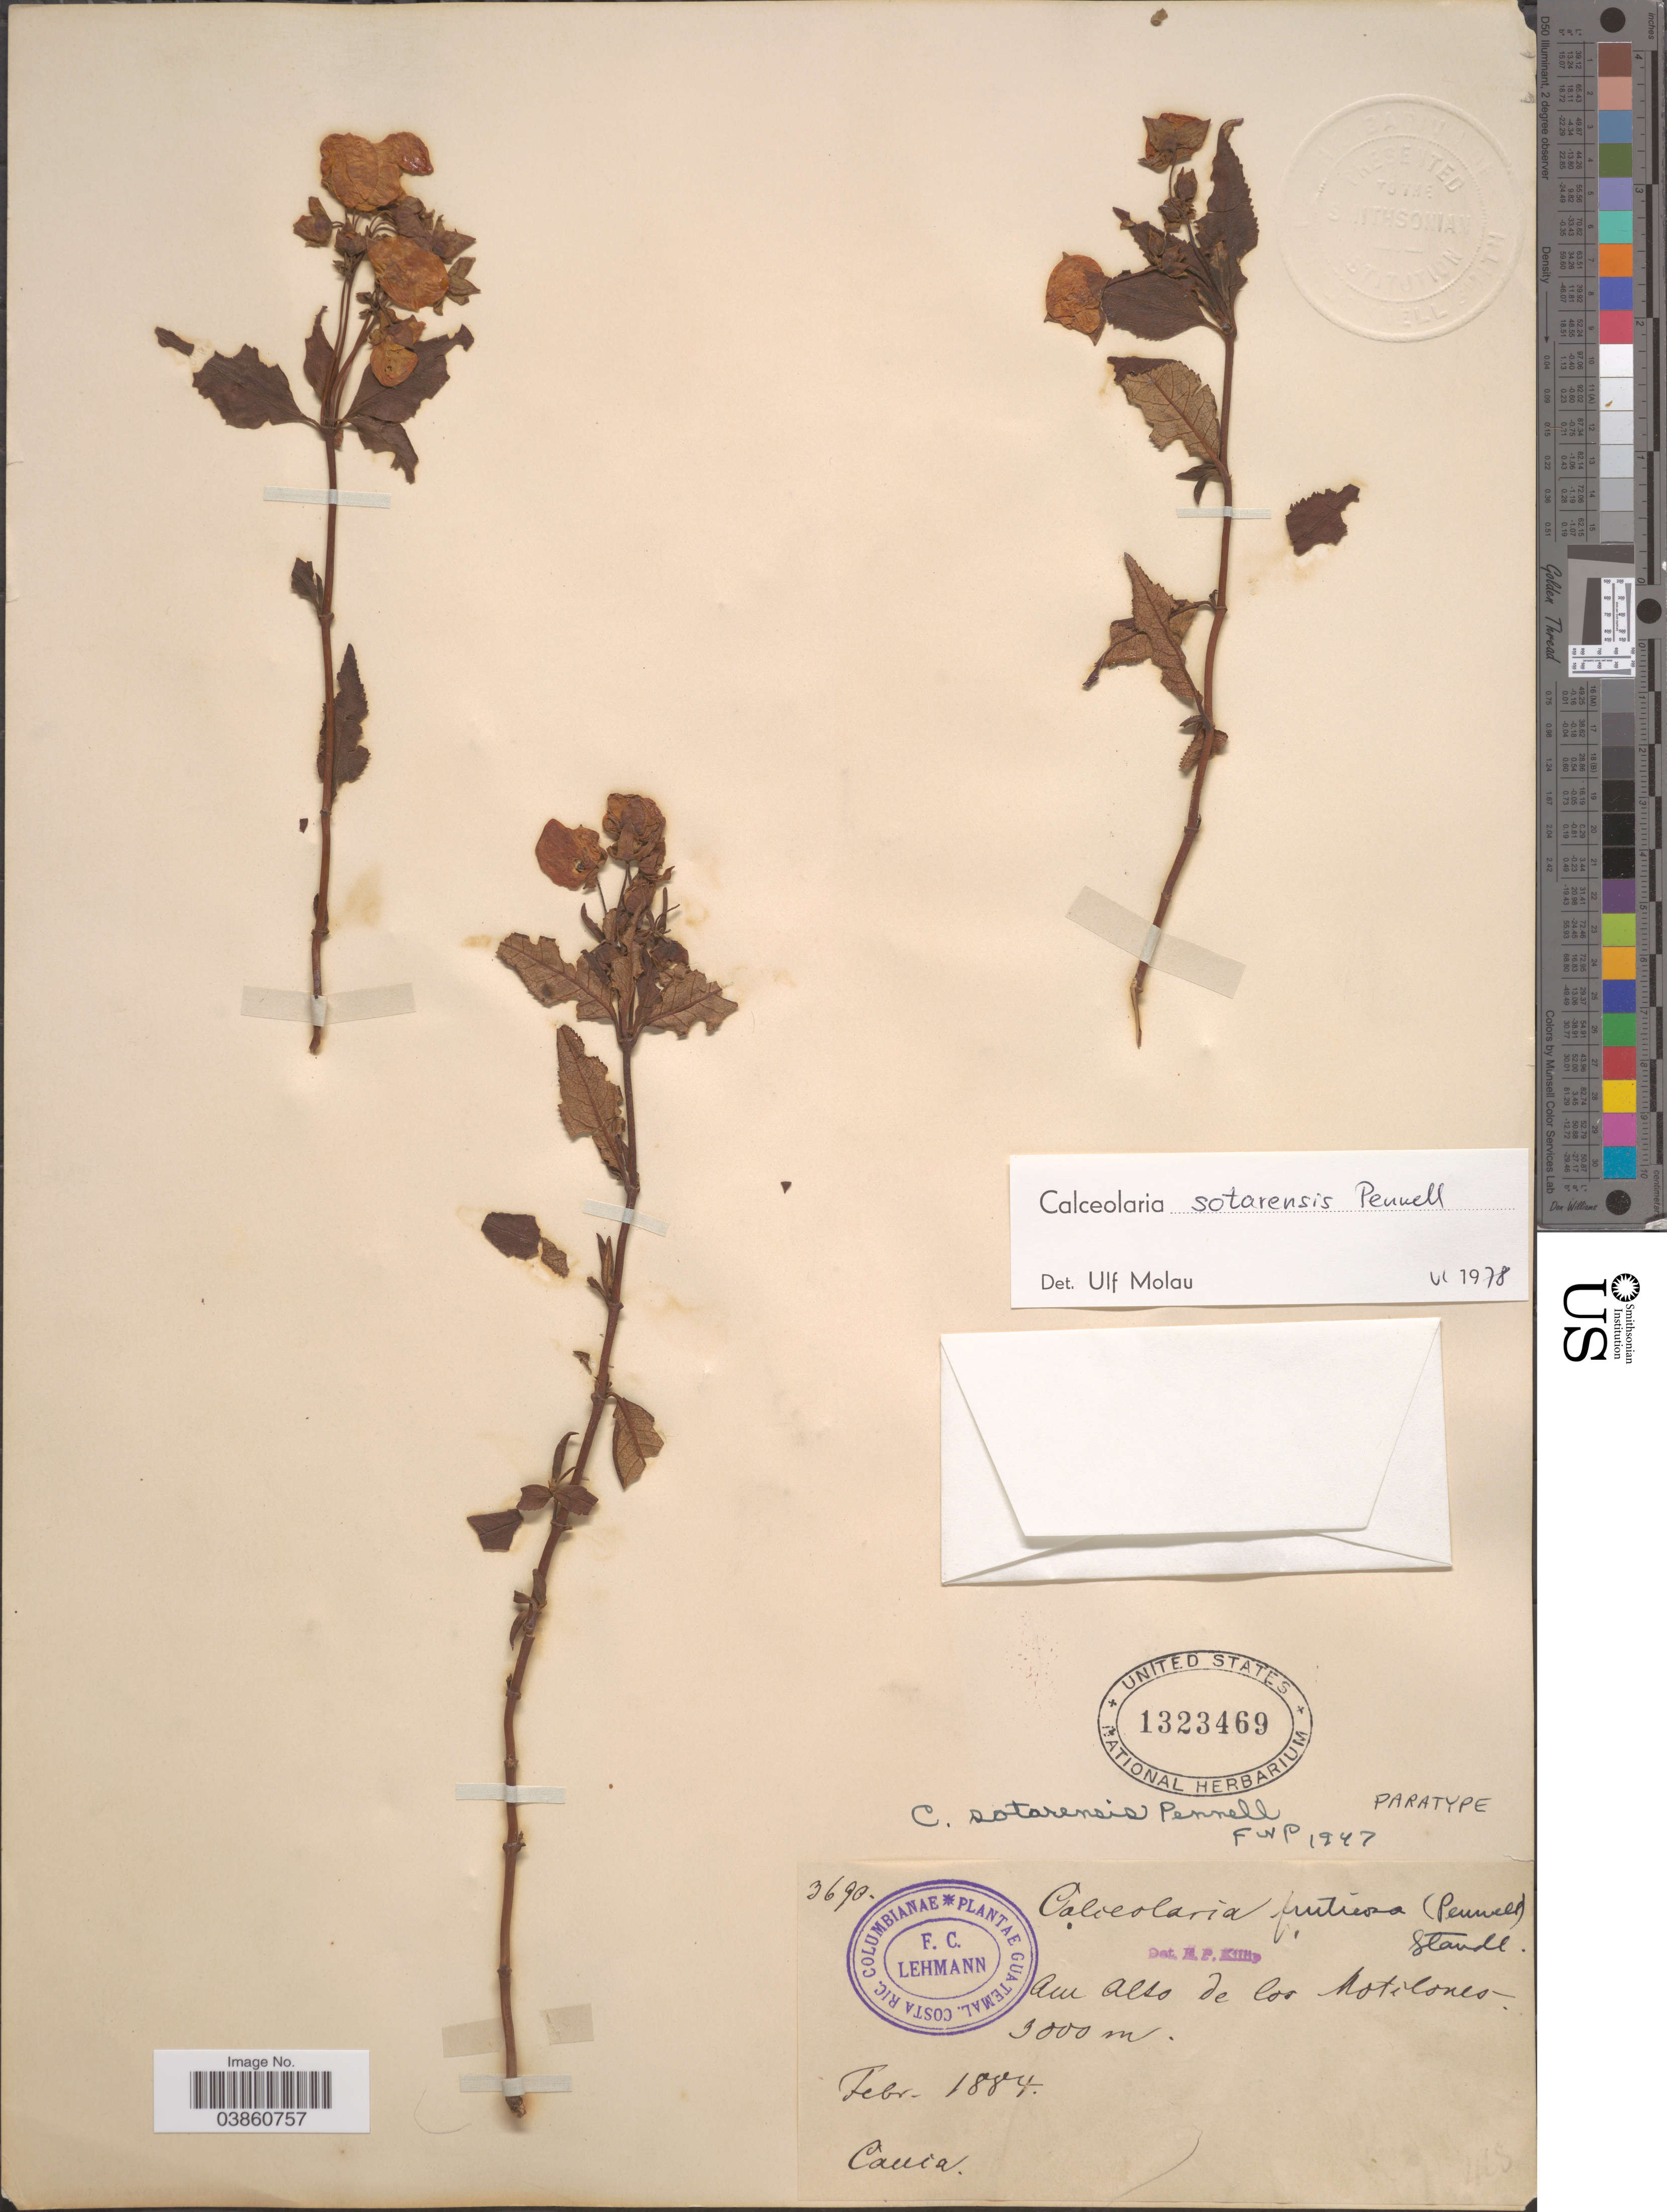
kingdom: Plantae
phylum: Tracheophyta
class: Magnoliopsida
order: Lamiales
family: Calceolariaceae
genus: Calceolaria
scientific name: Calceolaria sotarensis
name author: Pennell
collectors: F. C. Lehmann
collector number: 3690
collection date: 1884-02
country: Colombia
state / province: Cauca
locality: Am Alto de los Motilones.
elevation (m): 3000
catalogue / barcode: US 1323469